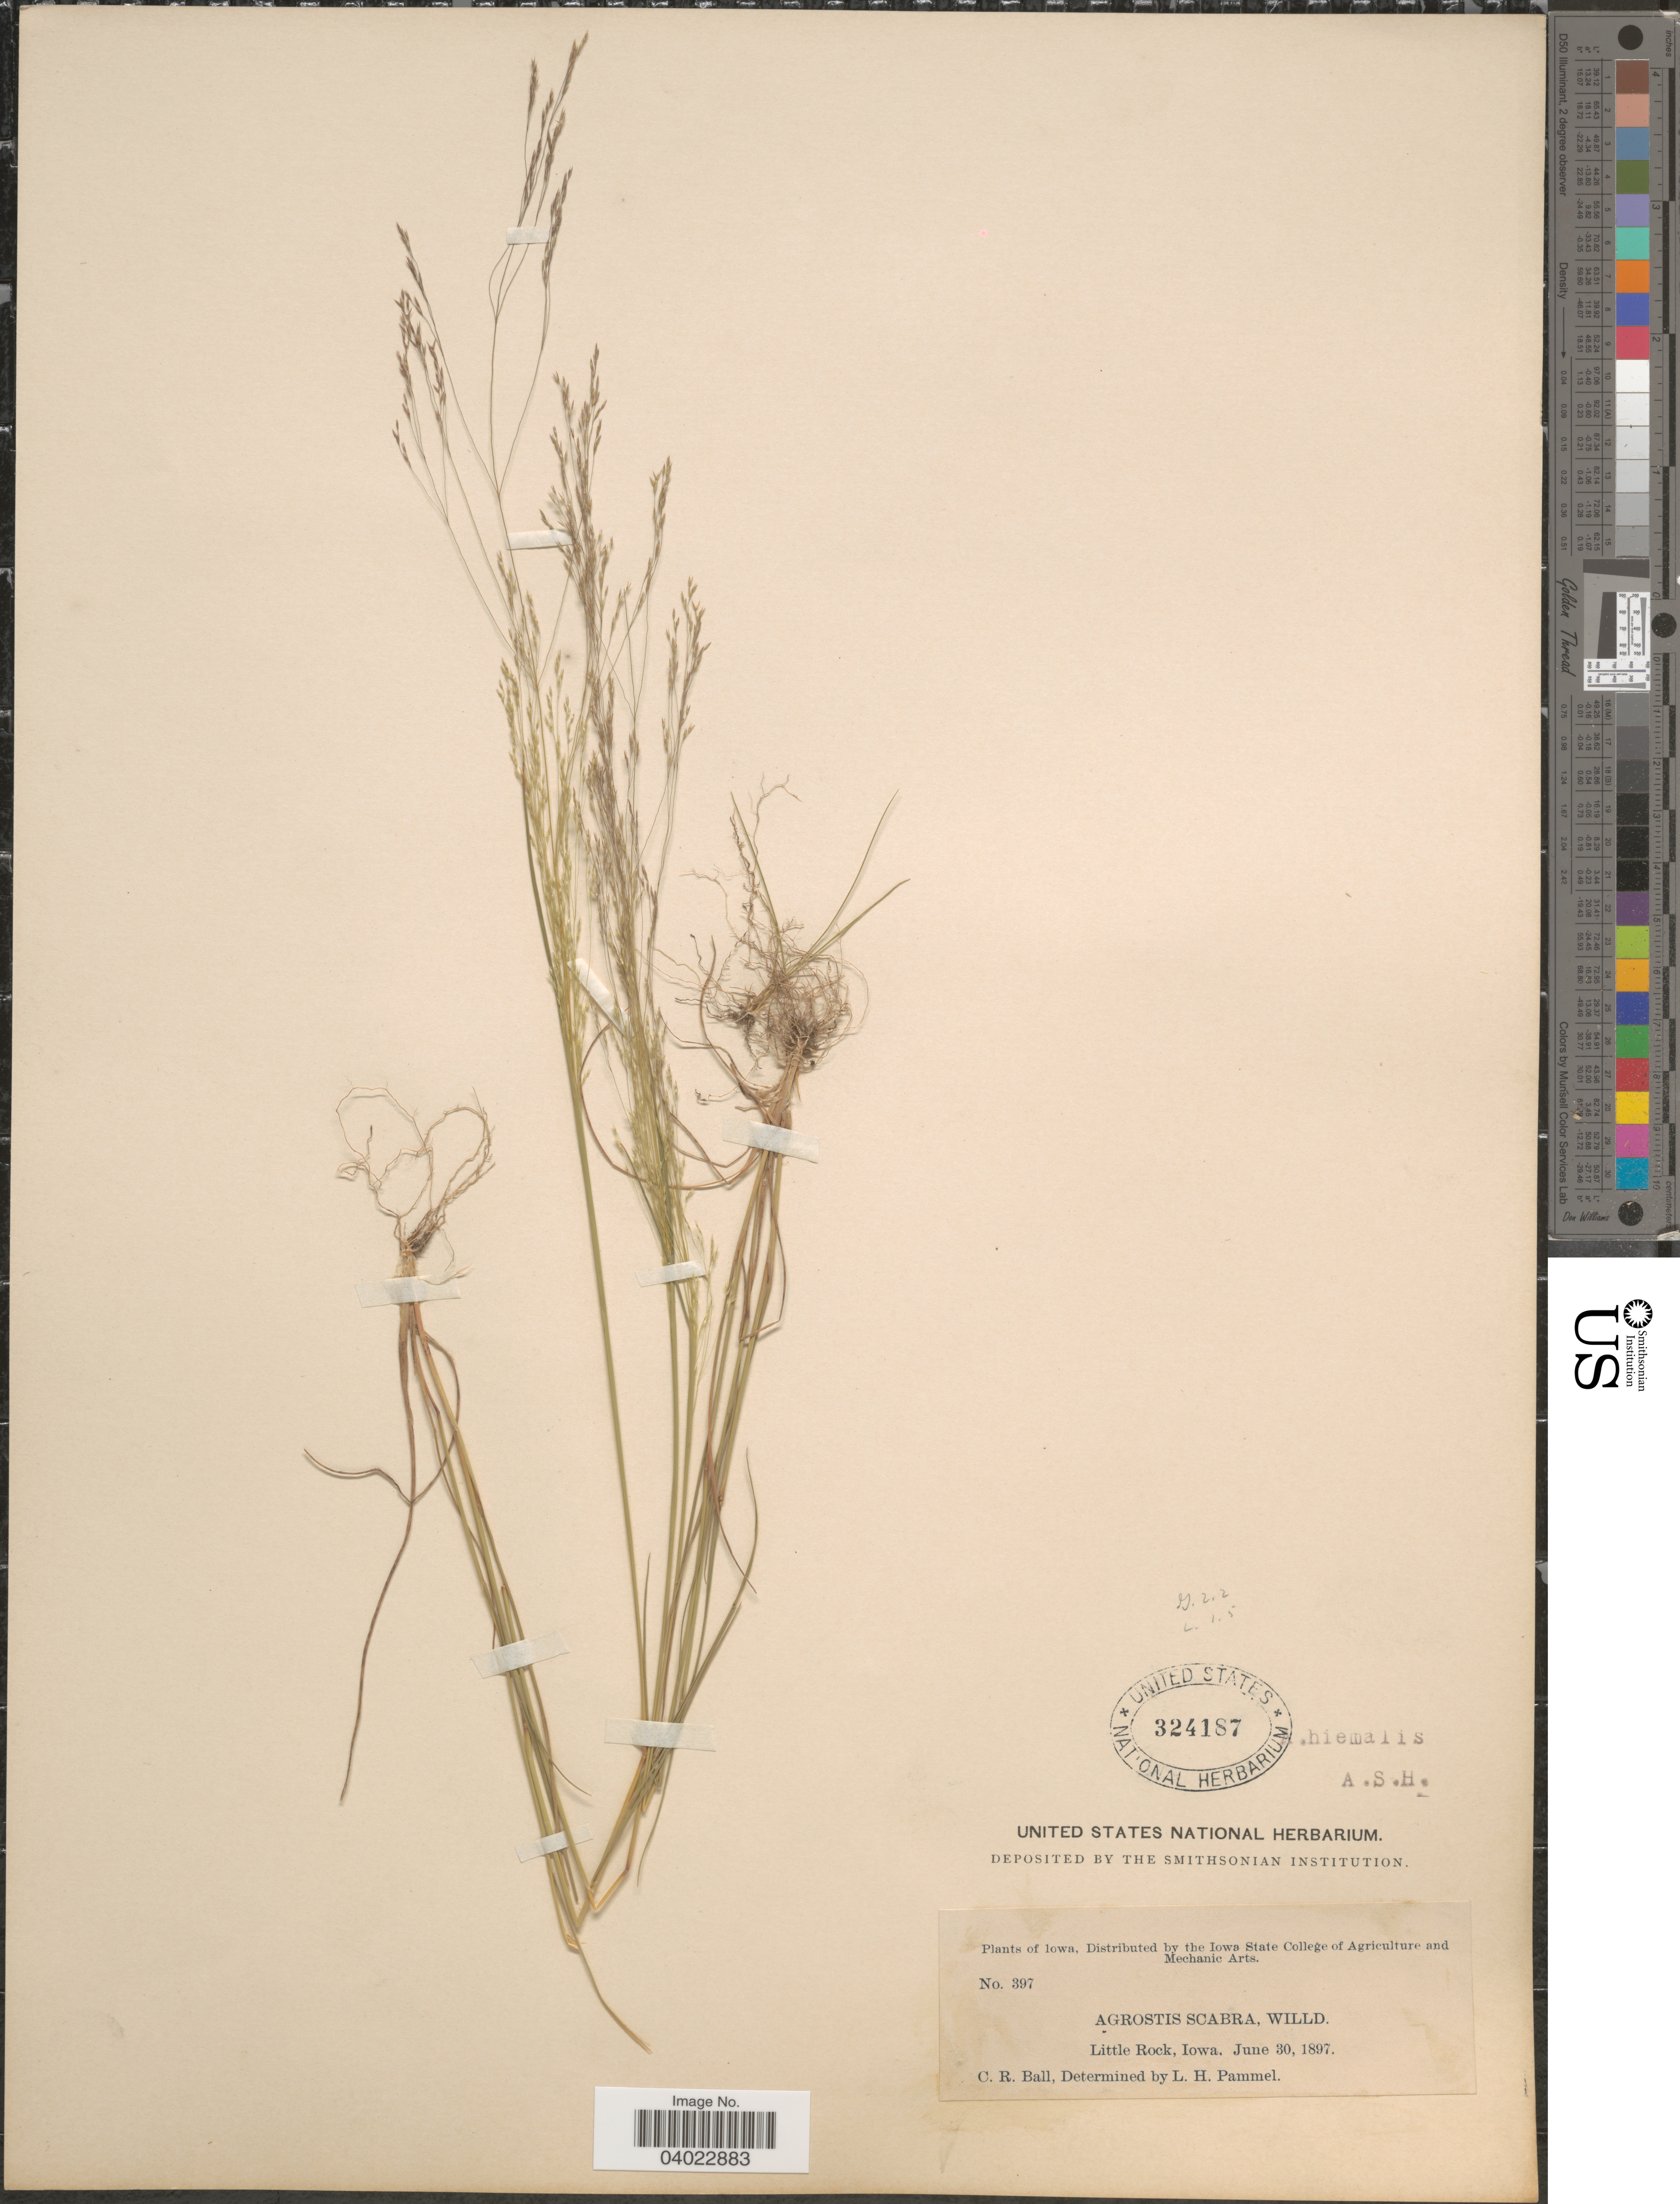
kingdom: Plantae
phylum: Tracheophyta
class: Liliopsida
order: Poales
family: Poaceae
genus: Agrostis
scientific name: Agrostis scabra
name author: Willd.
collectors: C. R. Ball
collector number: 397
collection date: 1897-06-30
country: United States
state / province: Iowa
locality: Little Rock.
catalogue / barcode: US 324187